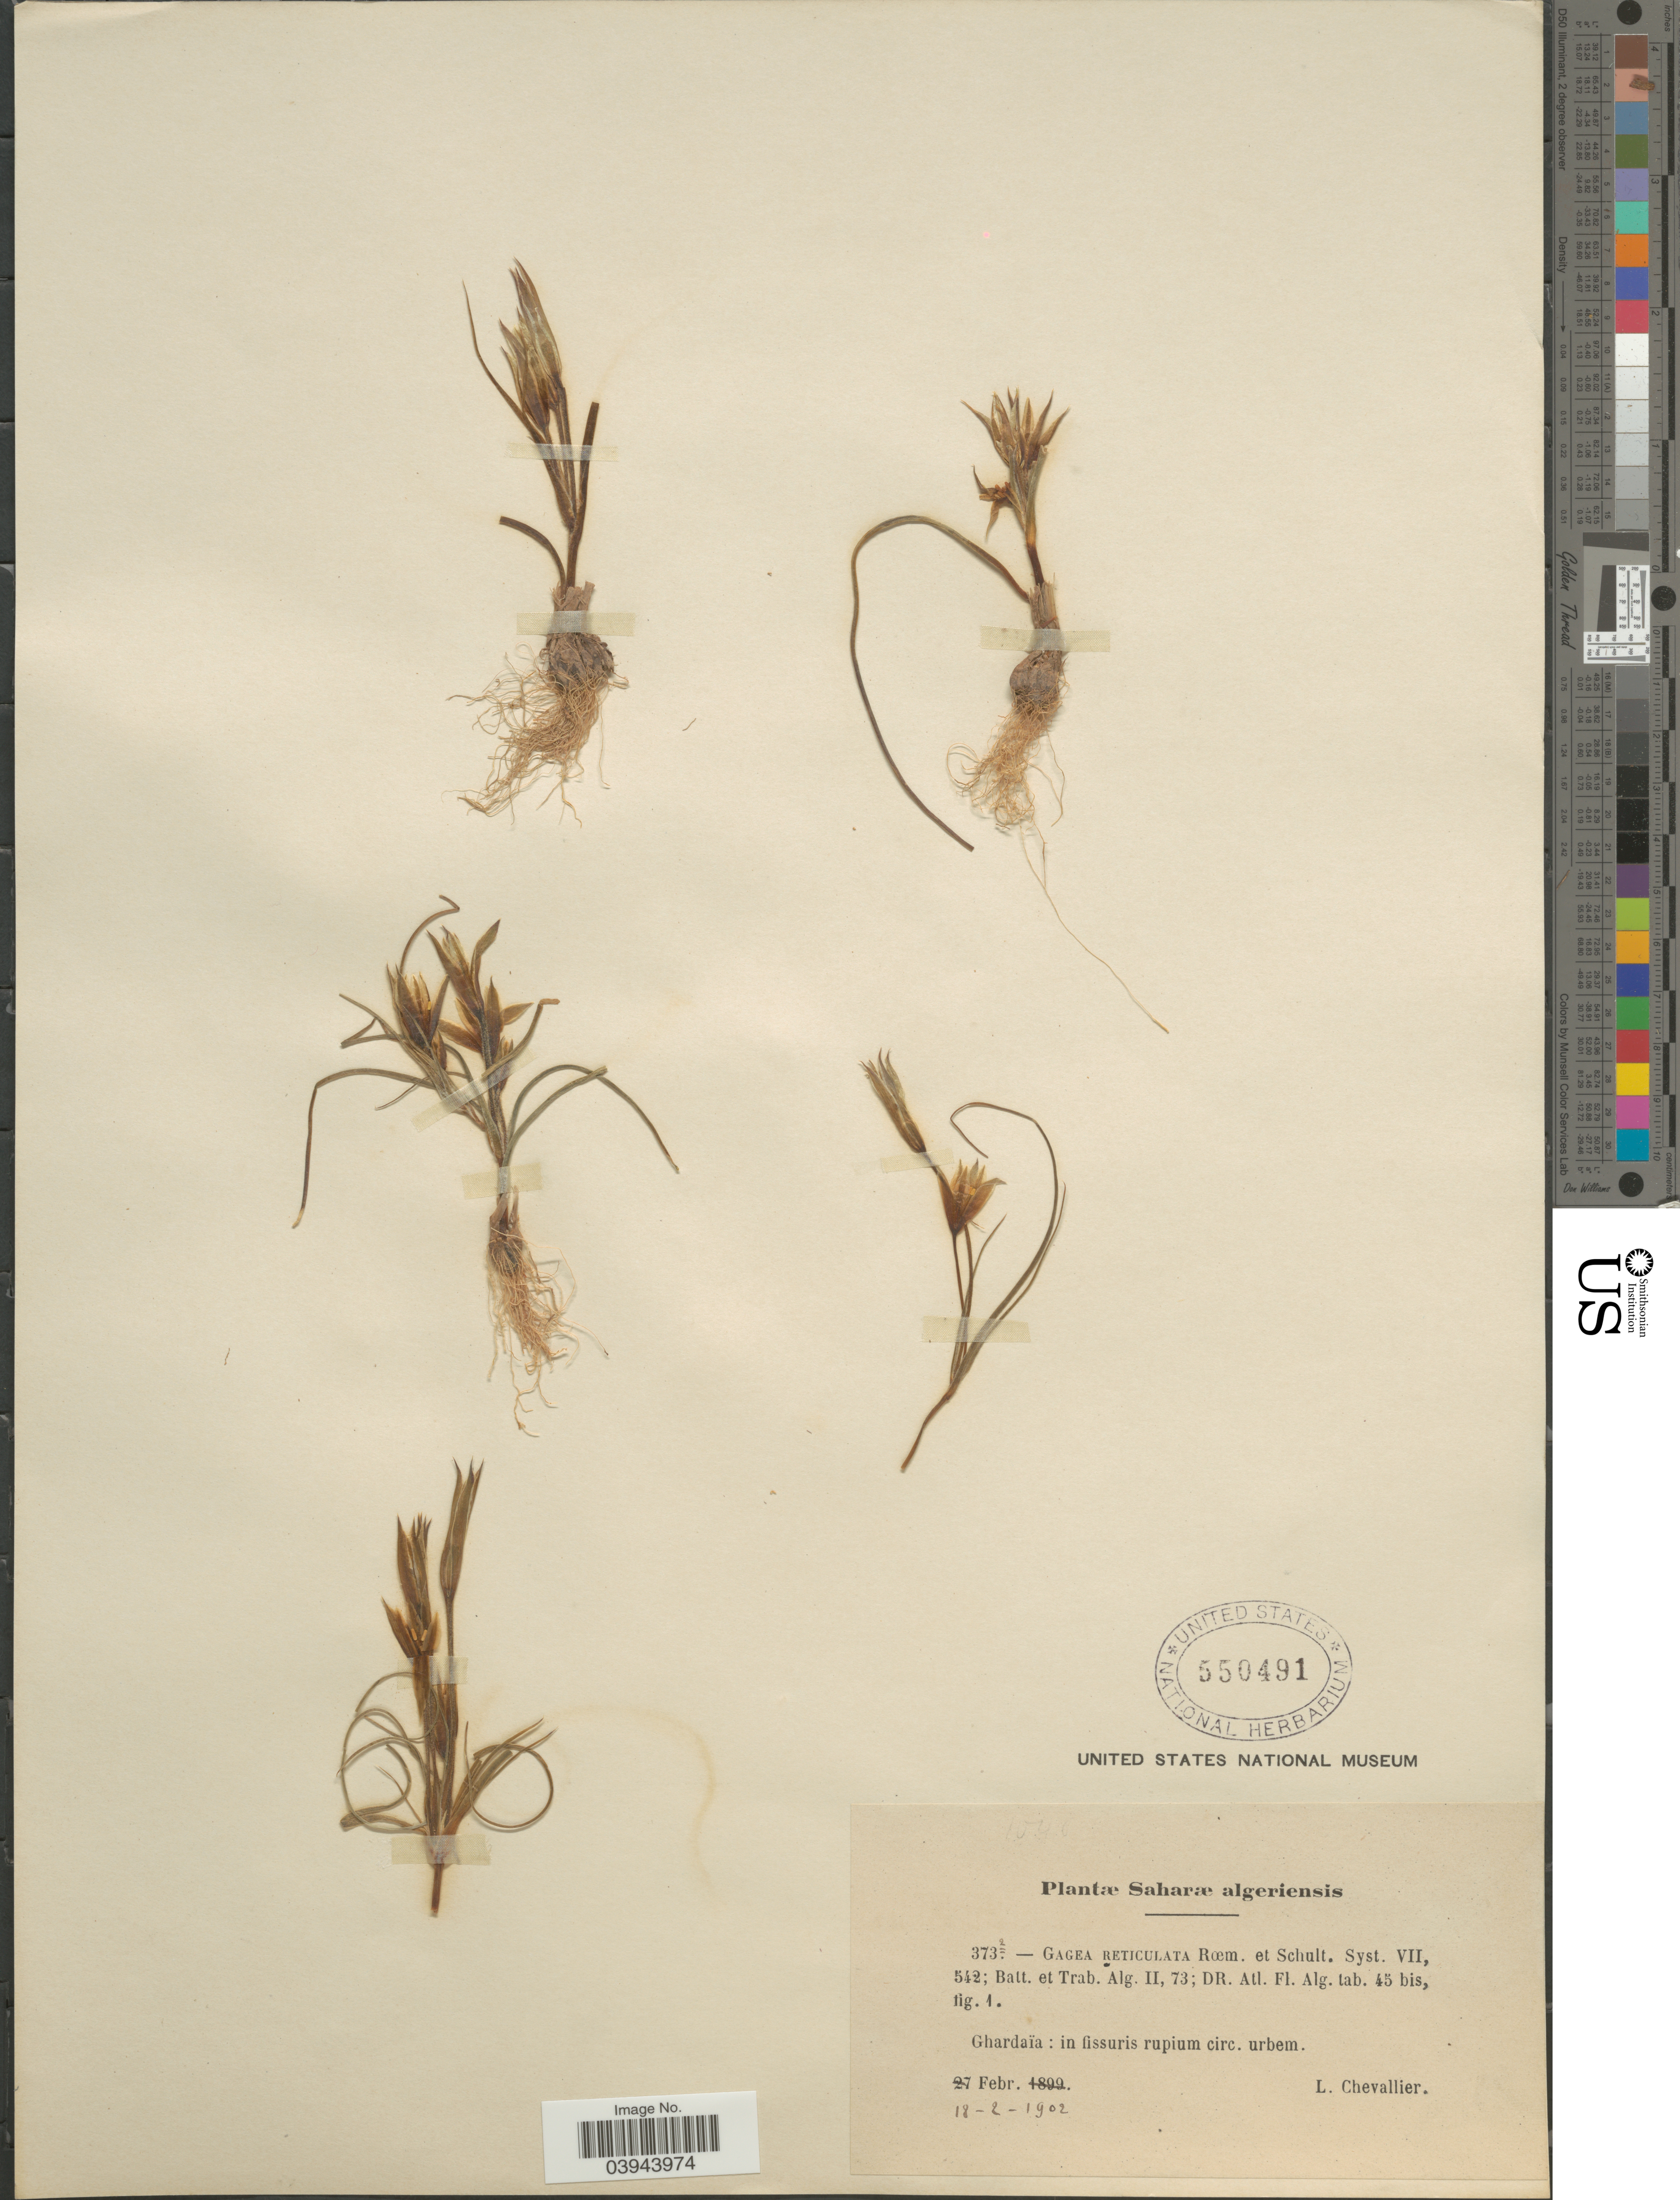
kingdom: Plantae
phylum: Tracheophyta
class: Liliopsida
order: Liliales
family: Liliaceae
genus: Gagea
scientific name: Gagea reticulata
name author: (Pall.) Schult. & Schult. f.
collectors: L. Chevallier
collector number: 3732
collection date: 1902-02-18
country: Algeria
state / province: Ghardaïa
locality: Saharæ algeriensis. In fissuris rupium circ. urbem.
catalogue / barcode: US 550491